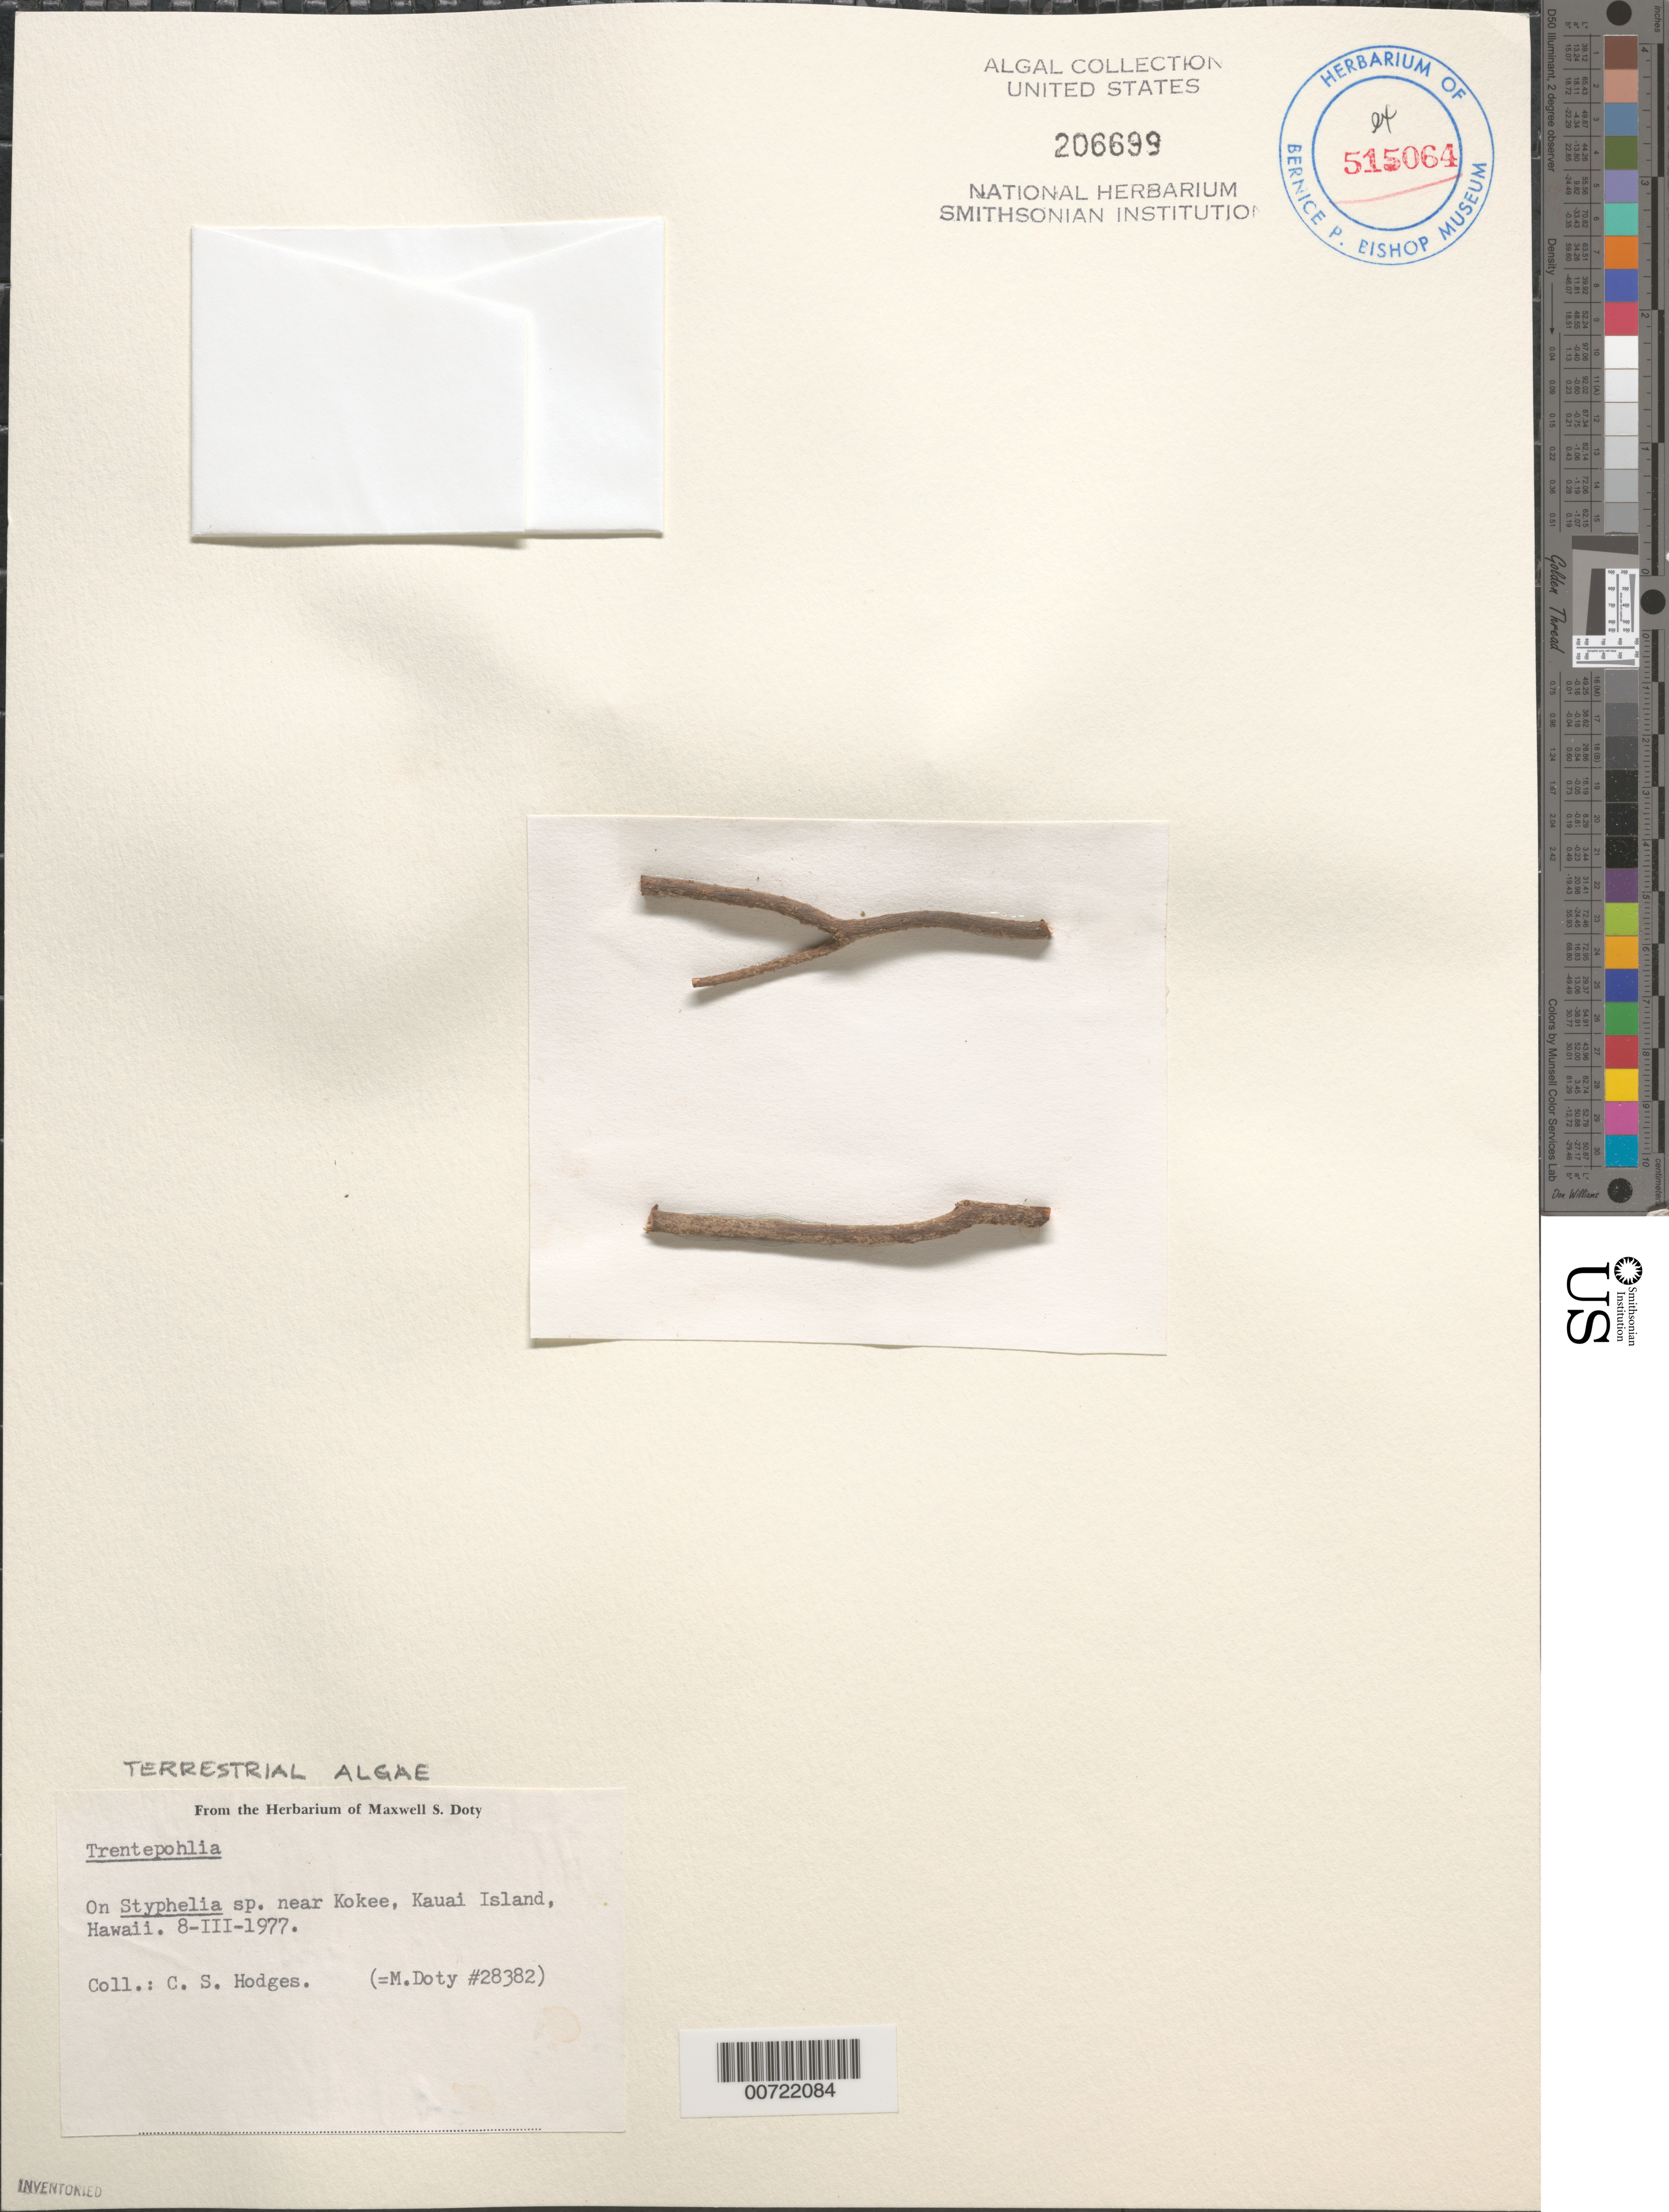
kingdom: Plantae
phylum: Chlorophyta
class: Ulvophyceae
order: Trentepohliales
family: Trentepohliaceae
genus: Trentepohlia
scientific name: Trentepohlia sp.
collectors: C. Hodges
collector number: MSD 28382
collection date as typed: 08 Mar 1977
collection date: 1977-03-08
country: United States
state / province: Hawaii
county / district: Kauai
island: Kaua'i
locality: Near Kokee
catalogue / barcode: US 206699